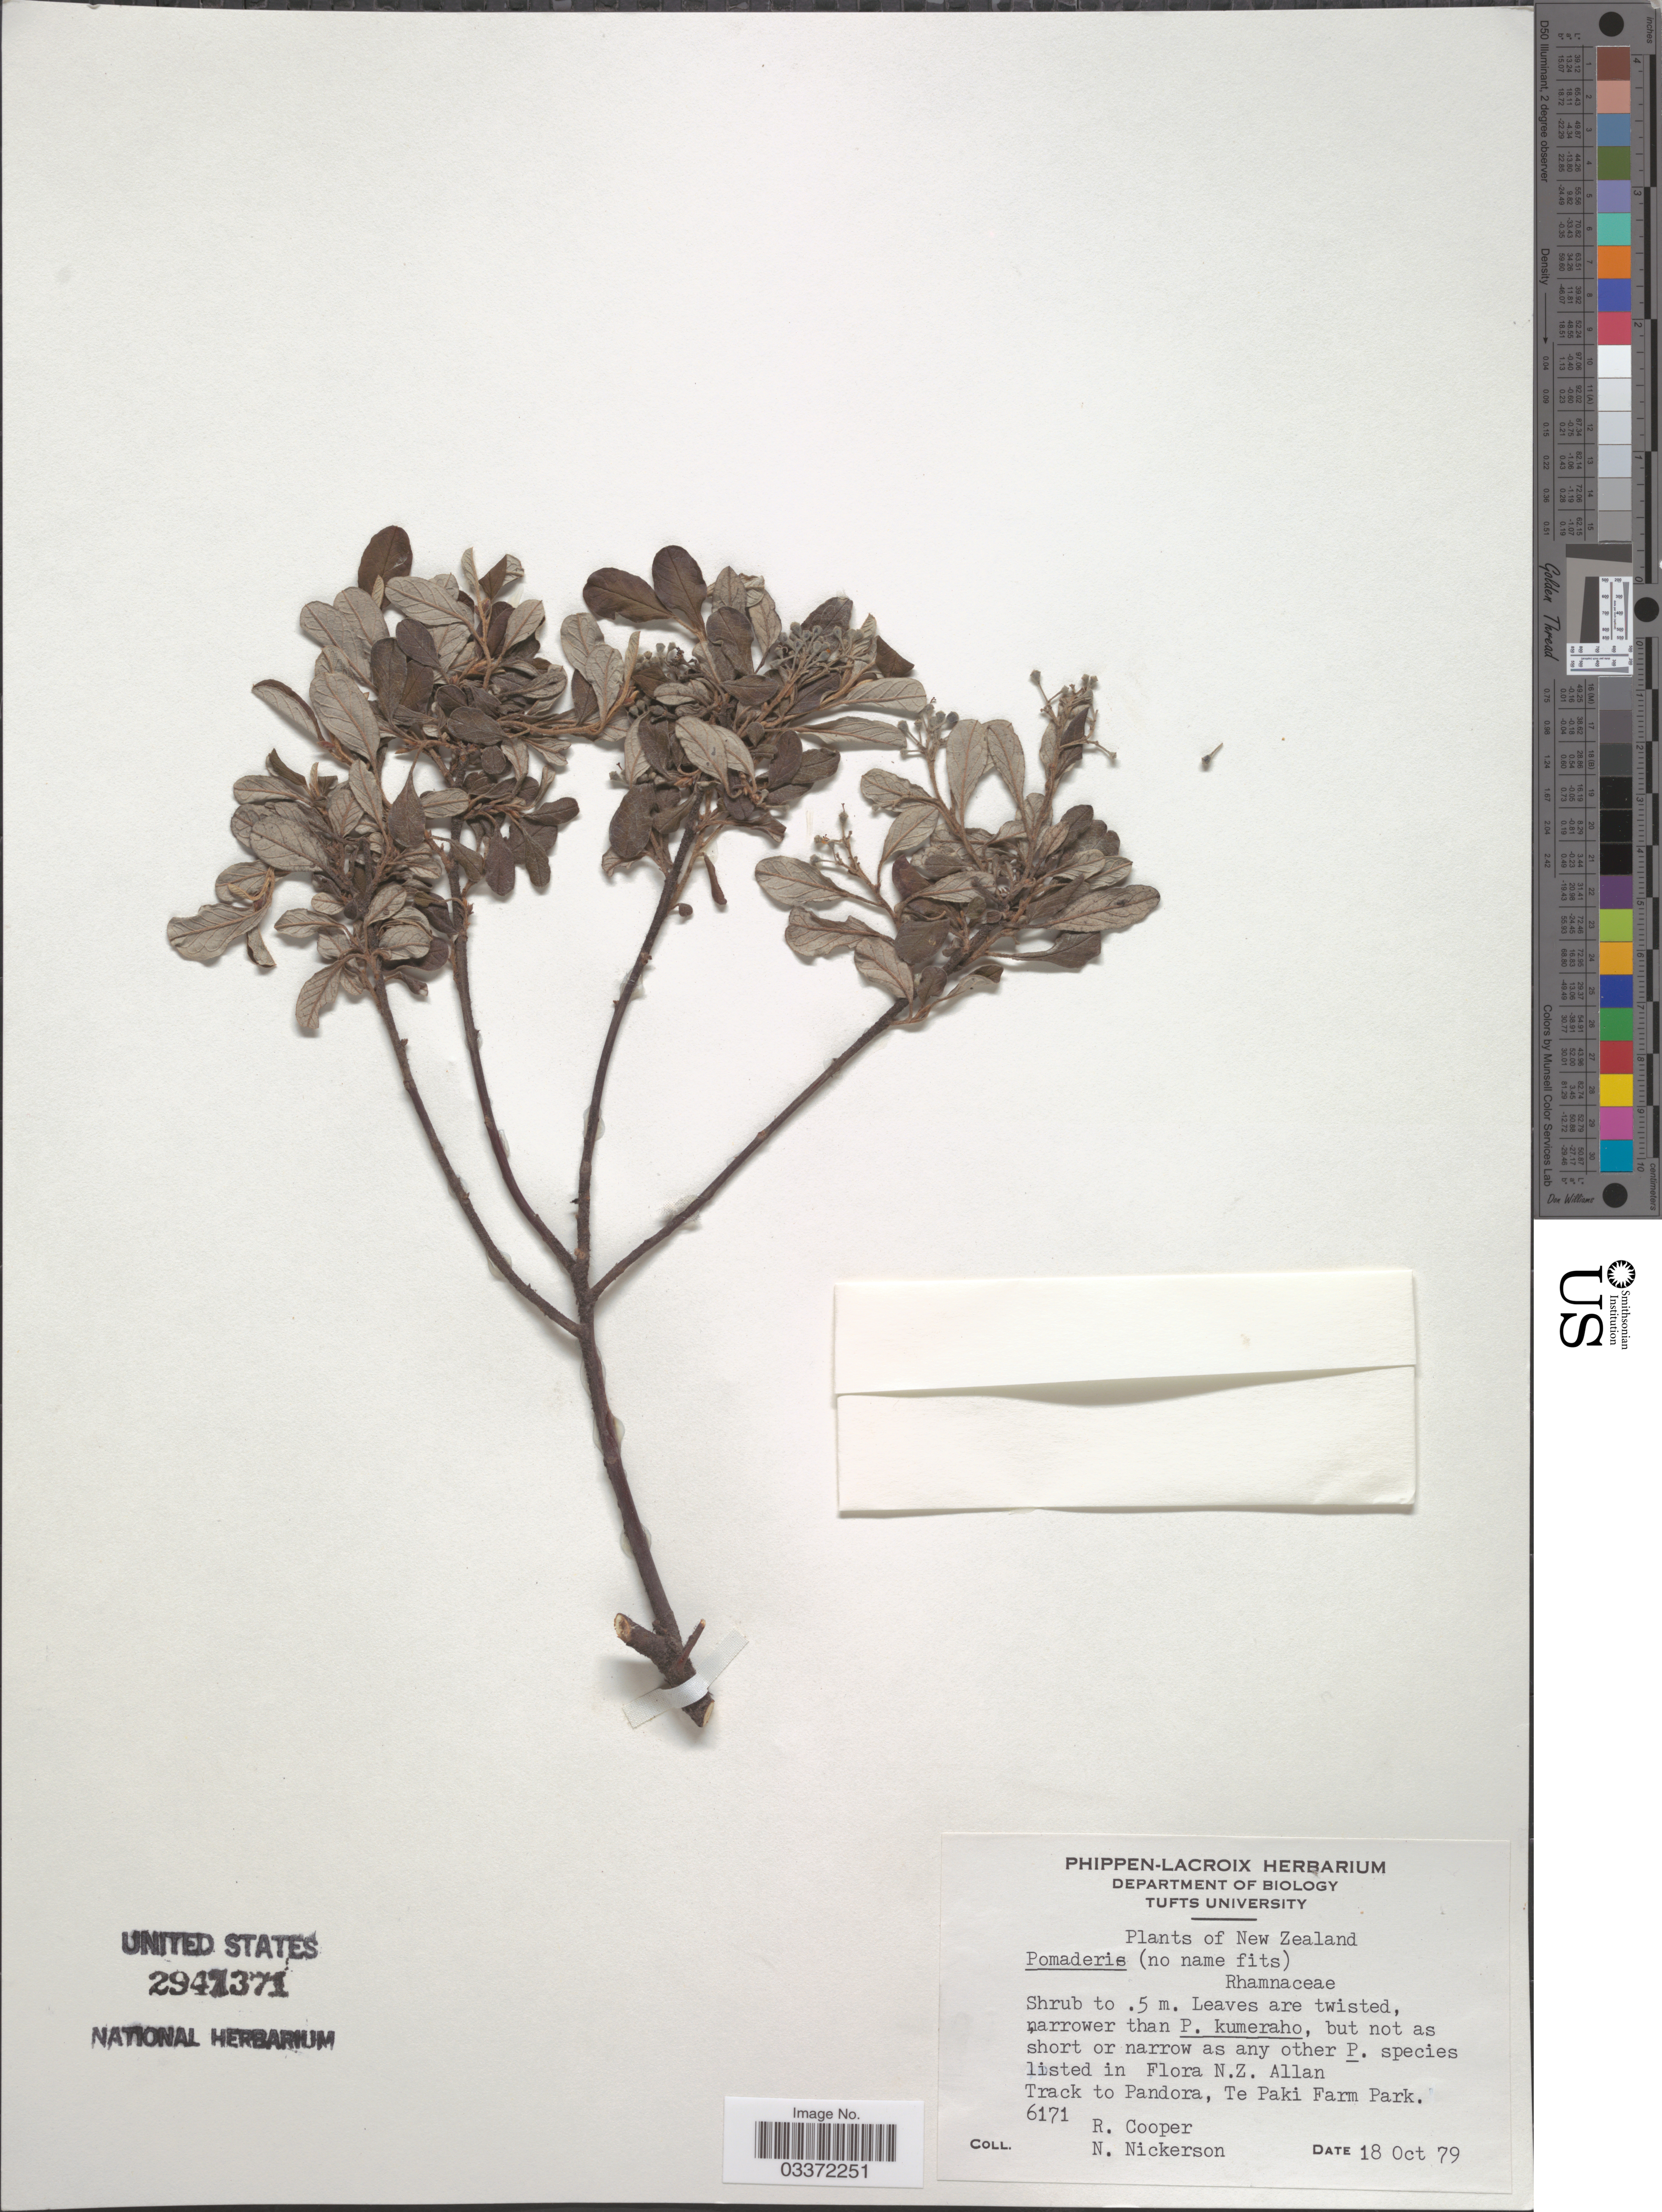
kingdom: Plantae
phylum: Tracheophyta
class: Magnoliopsida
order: Rosales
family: Rhamnaceae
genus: Pomaderris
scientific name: Pomaderris sp.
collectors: R. Cooper & N. Nickerson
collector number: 6171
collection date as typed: Transcribed d/m/y: 18/10/79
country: New Zealand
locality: Track to Pandora, Te Paki Farm Park.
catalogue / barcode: US 2947371